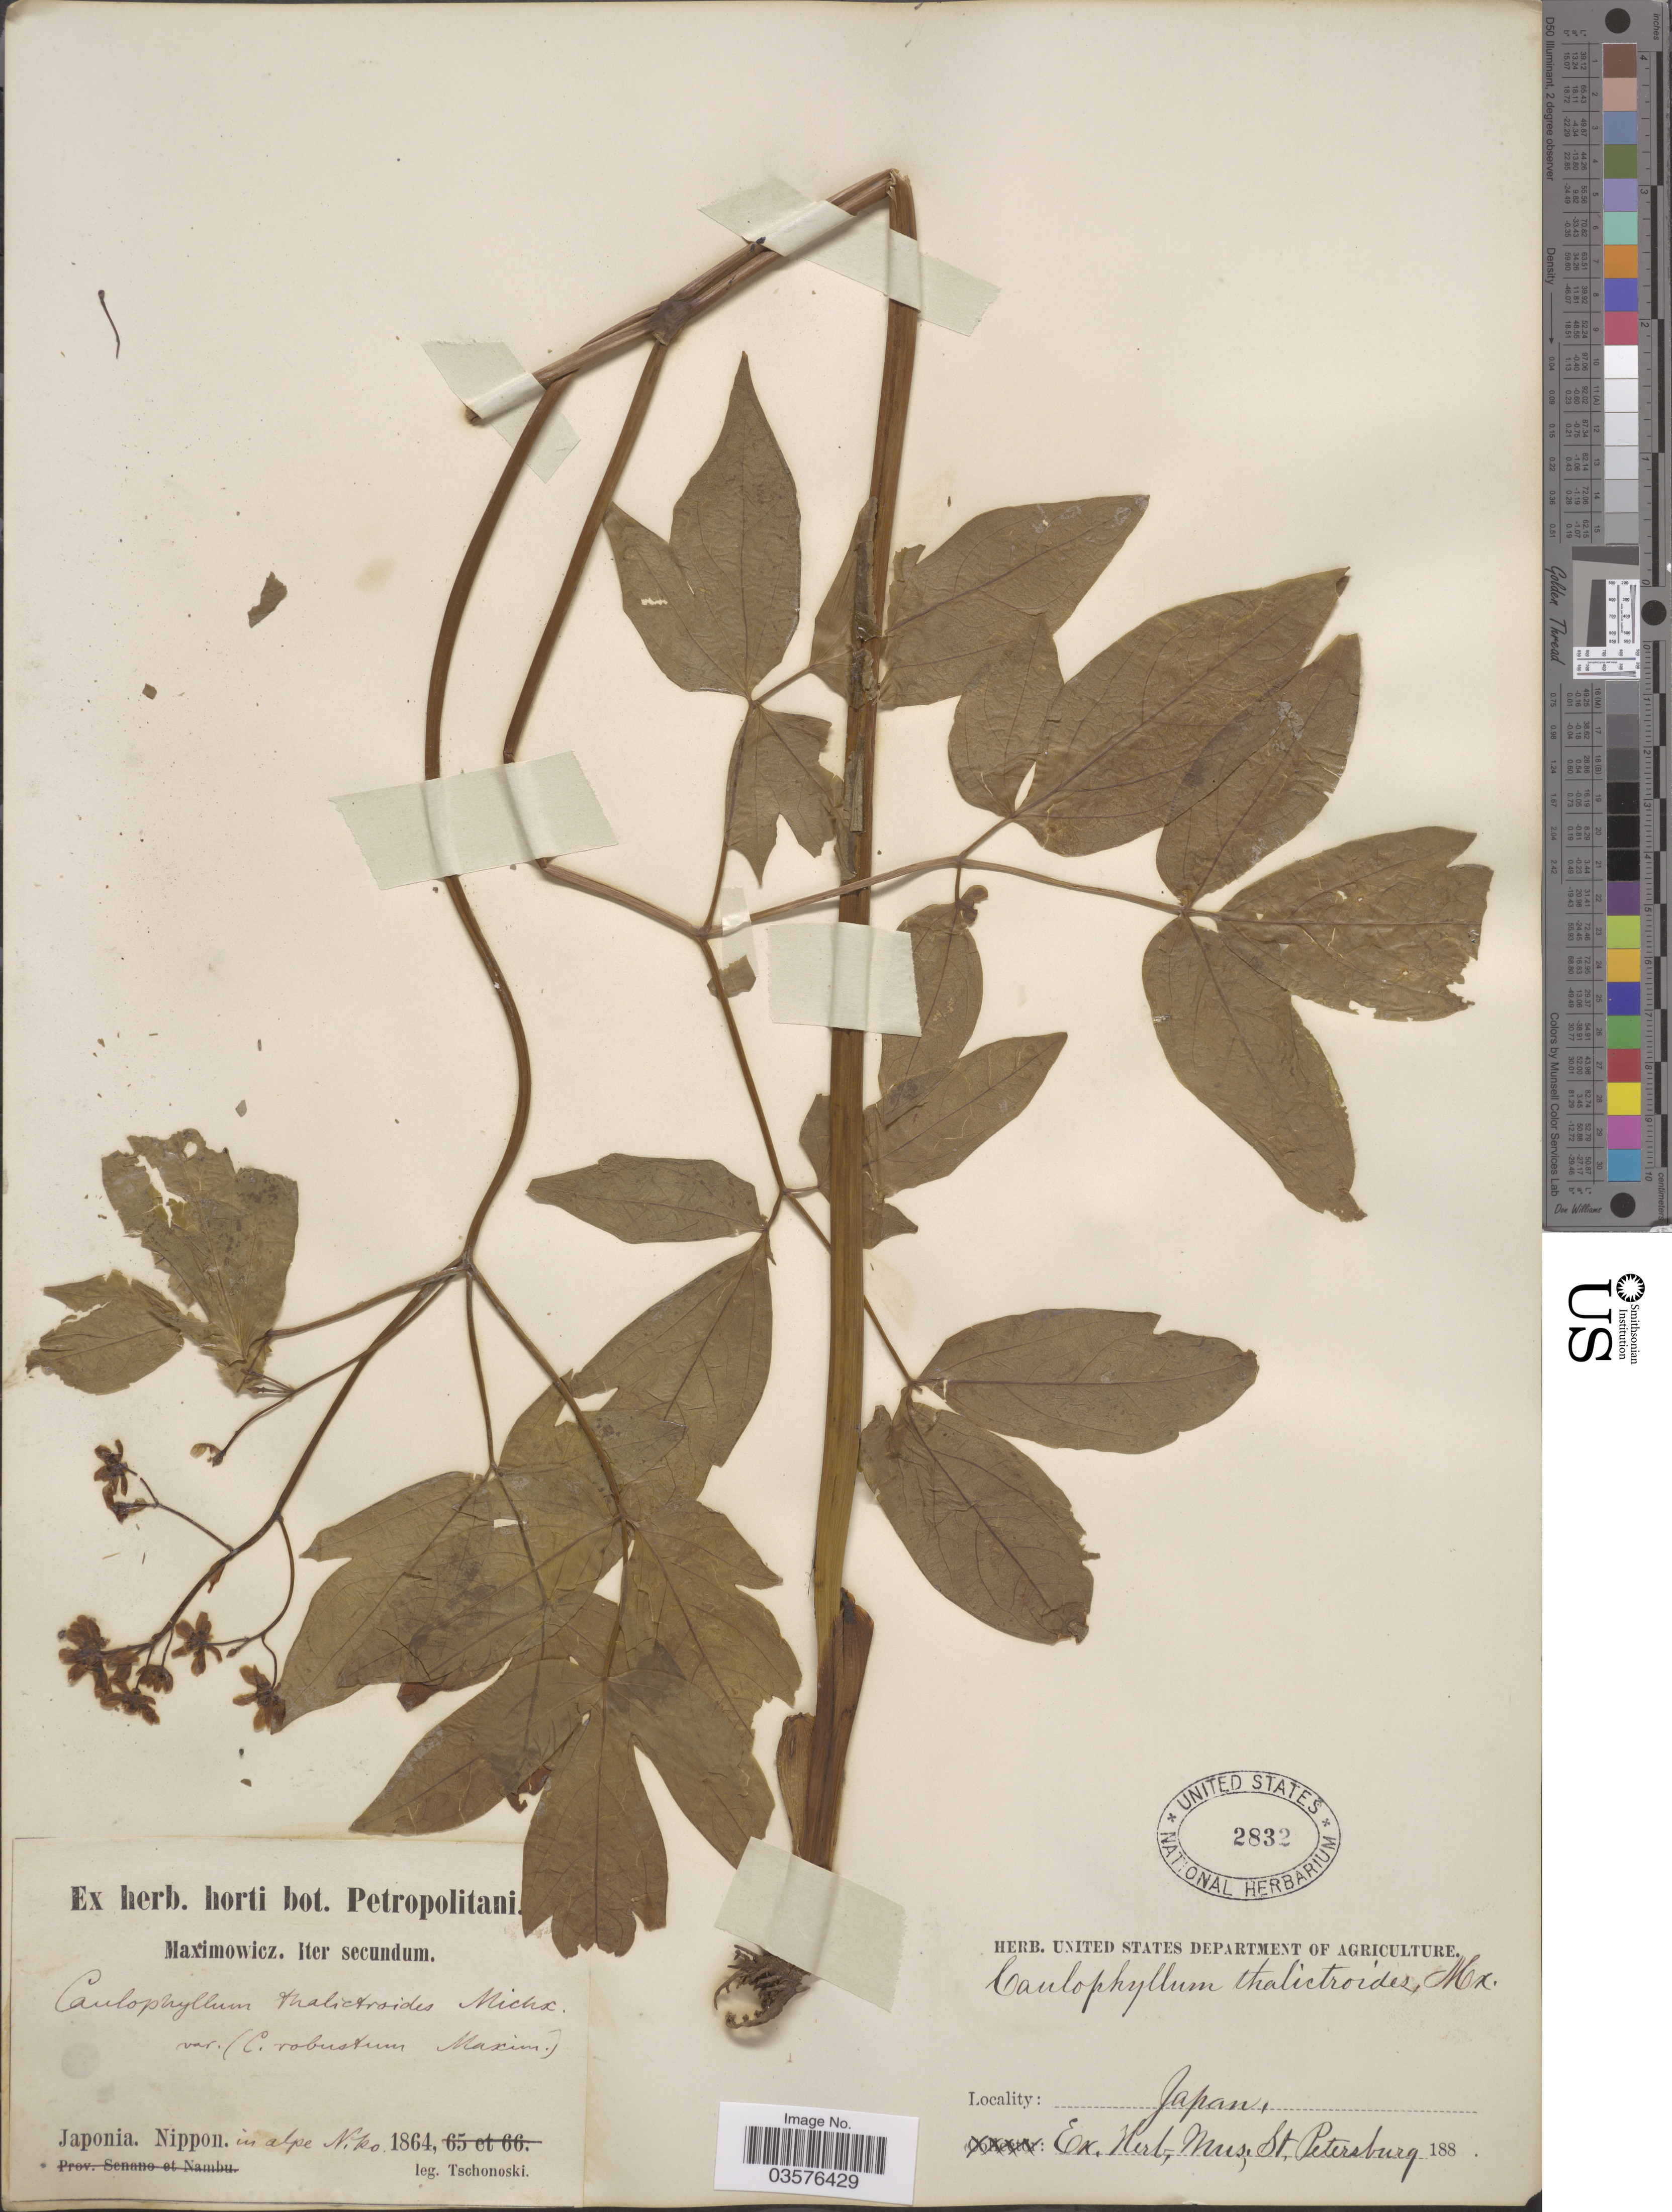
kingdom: Plantae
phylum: Tracheophyta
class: Magnoliopsida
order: Ranunculales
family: Berberidaceae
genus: Caulophyllum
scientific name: Caulophyllum robustum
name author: Michx.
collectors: -. Tschonoski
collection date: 1864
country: Japan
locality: Japonia. Nippon. in alpe Niko.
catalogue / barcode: US 2832